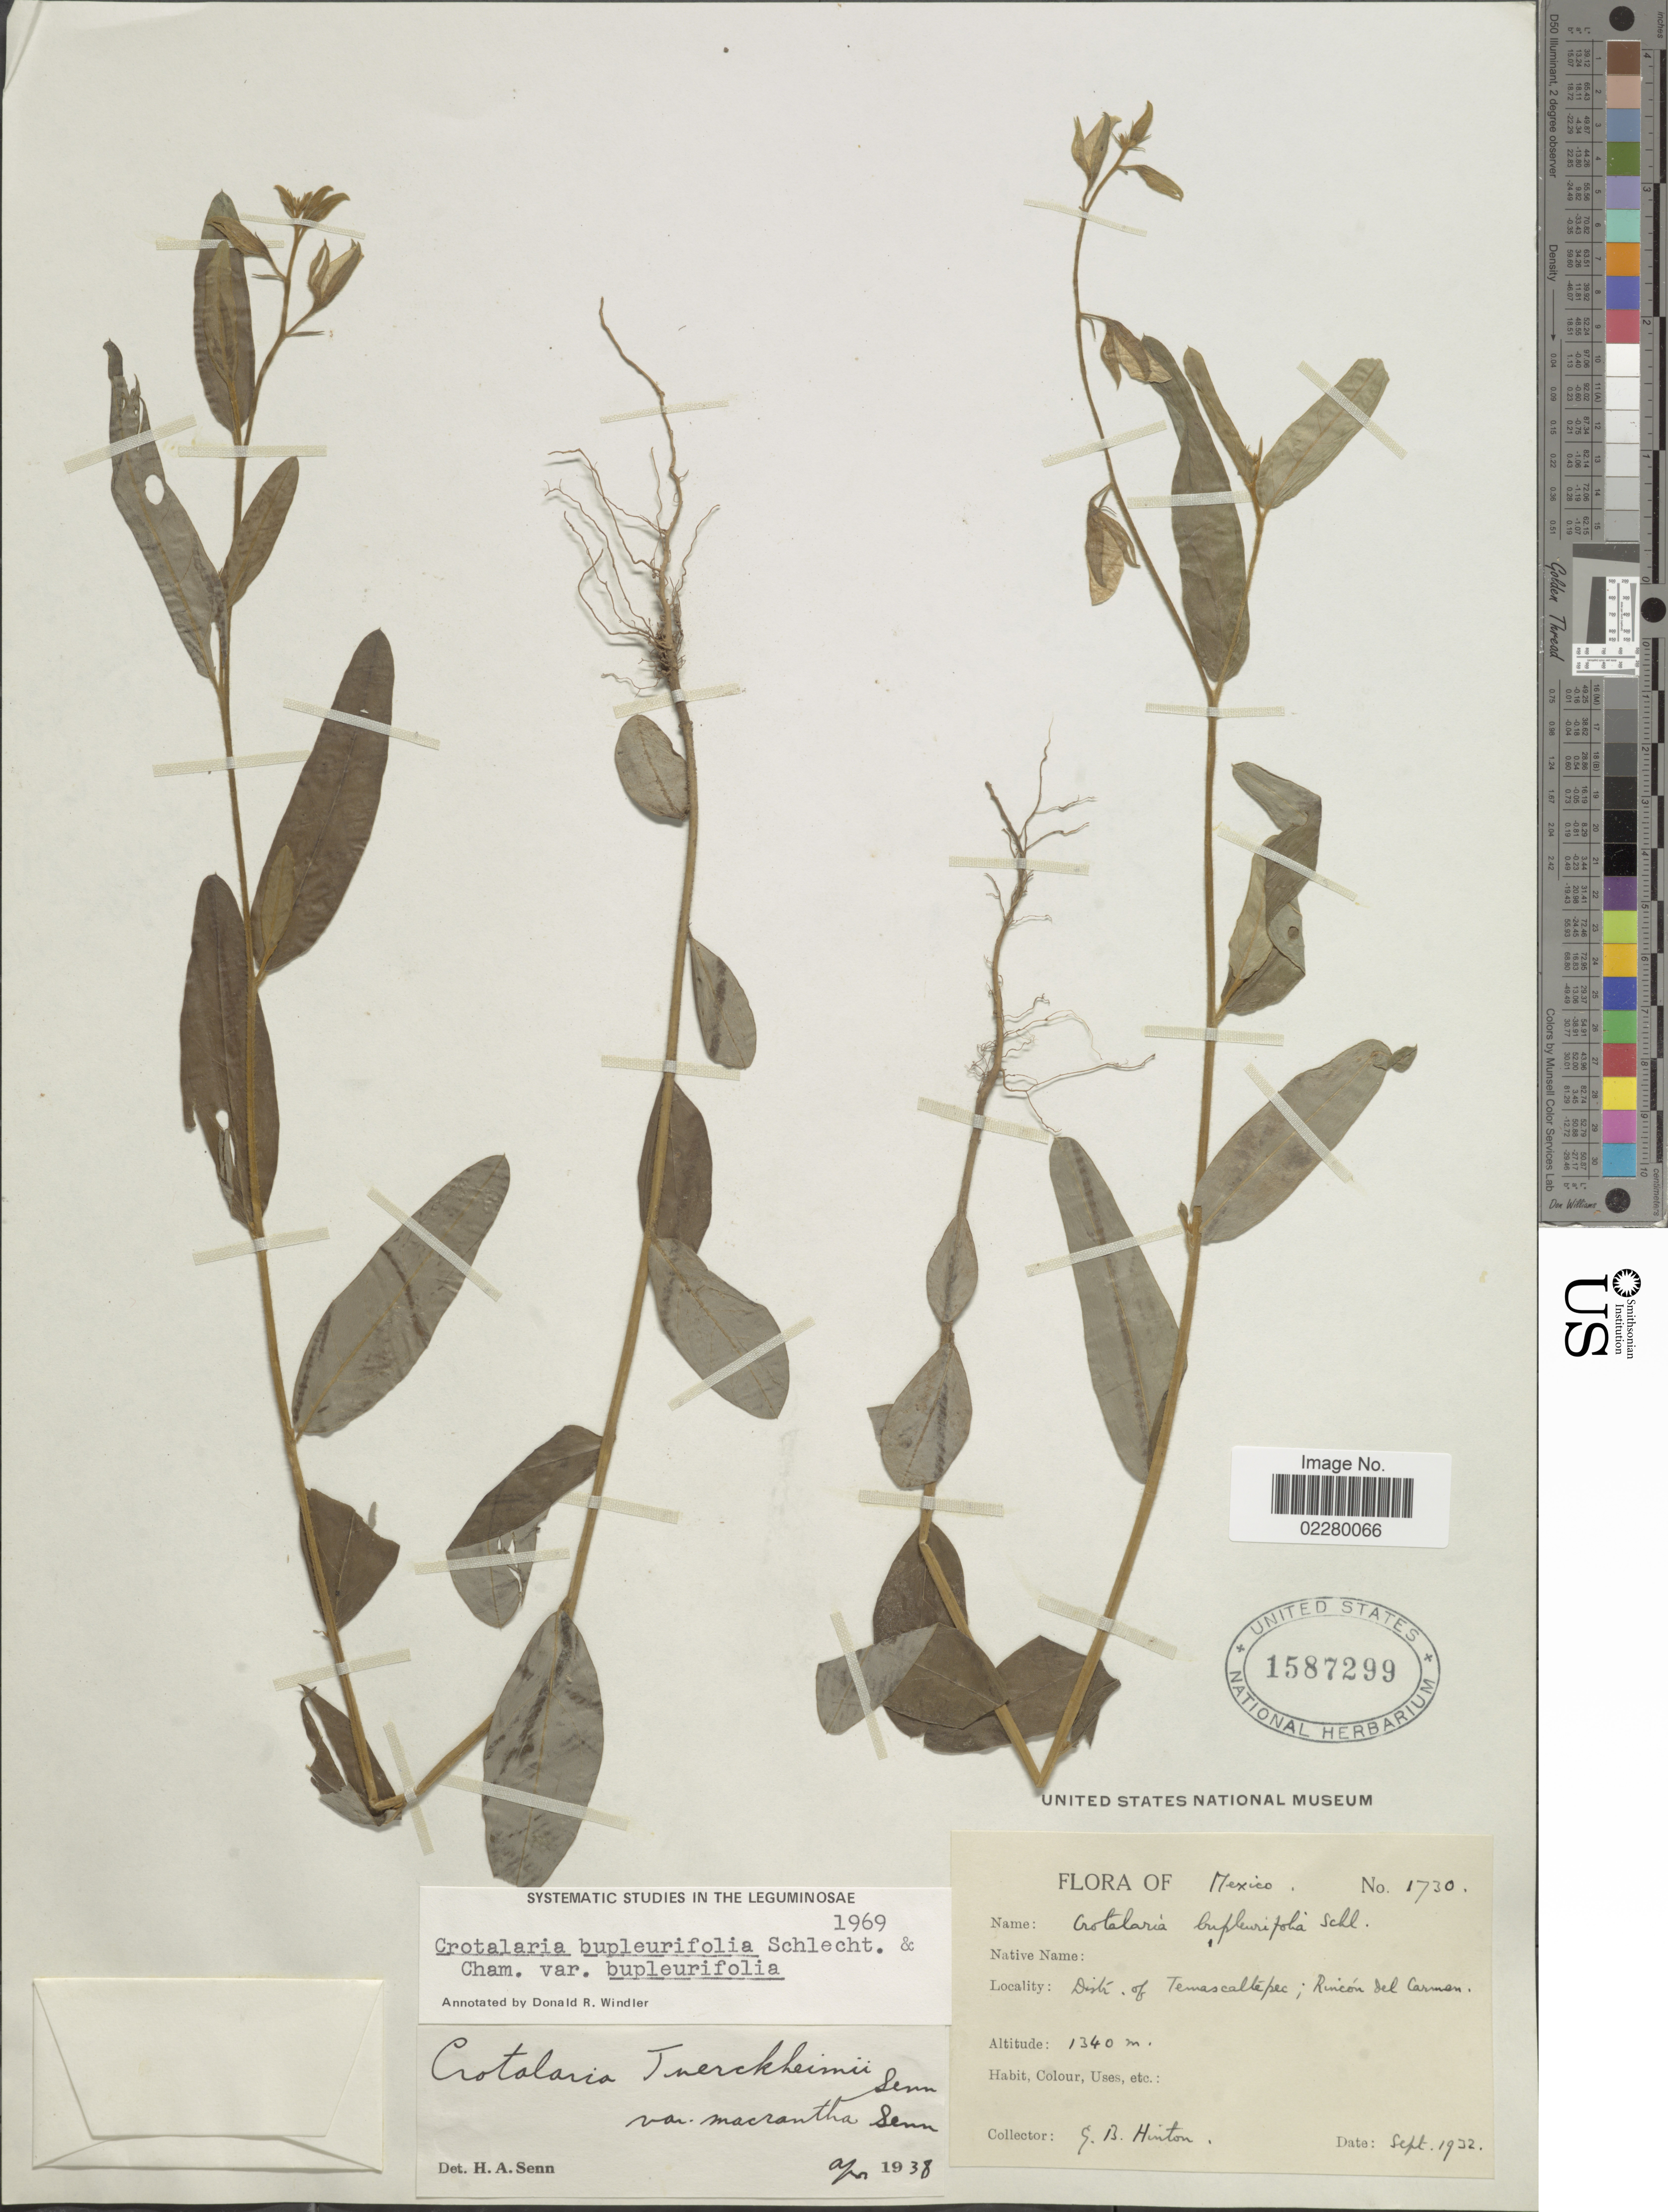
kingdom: Plantae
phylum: Tracheophyta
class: Magnoliopsida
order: Fabales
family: Fabaceae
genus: Crotalaria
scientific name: Crotalaria bupleurifolia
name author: Schltdl. & Cham.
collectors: G. B. Hinton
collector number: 1730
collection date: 1932-09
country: Mexico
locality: Distr. of Temascaltepec; Rincón del Carman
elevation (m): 1340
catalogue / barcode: US 1587299